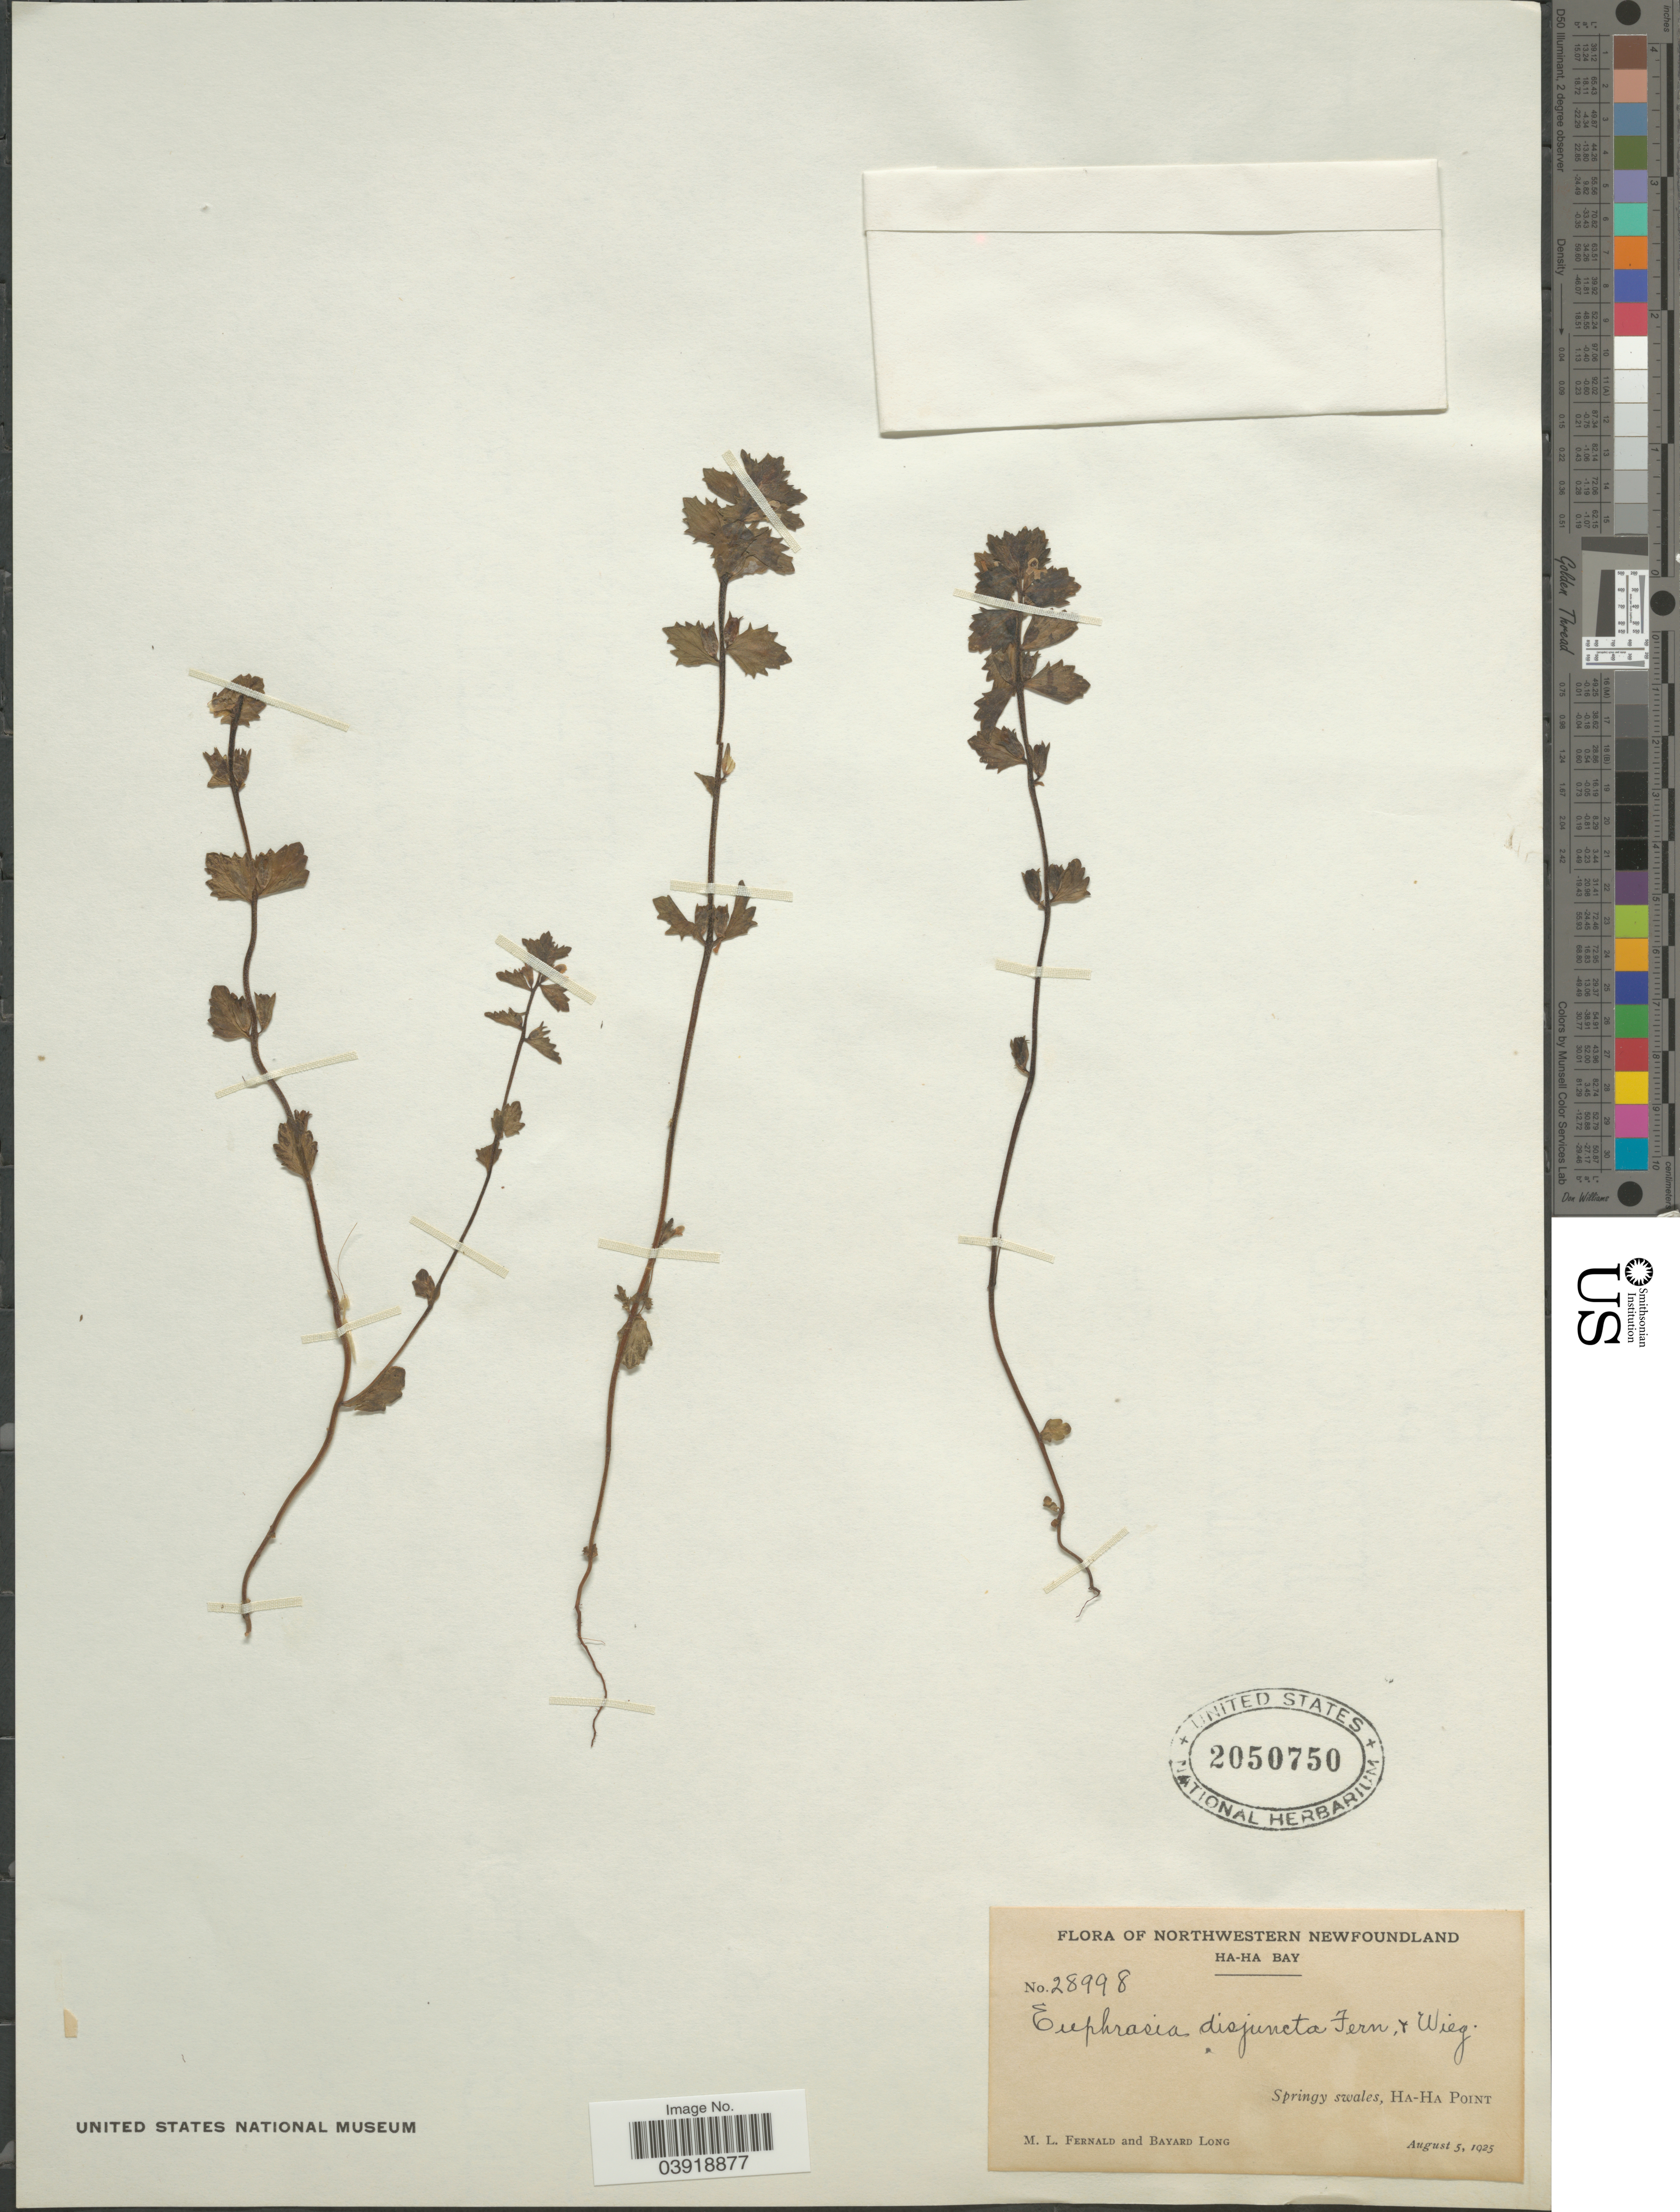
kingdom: Plantae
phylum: Tracheophyta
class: Magnoliopsida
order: Lamiales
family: Orobanchaceae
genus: Euphrasia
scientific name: Euphrasia disjuncta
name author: Fernald & Wiegand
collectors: M. L. Fernald & B. Long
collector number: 28998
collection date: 1925-08-05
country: Canada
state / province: Newfoundland and Labrador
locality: Northwestern Newfoundland. Ha-Ha Bay. Ha-Ha Point.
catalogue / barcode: US 2050750